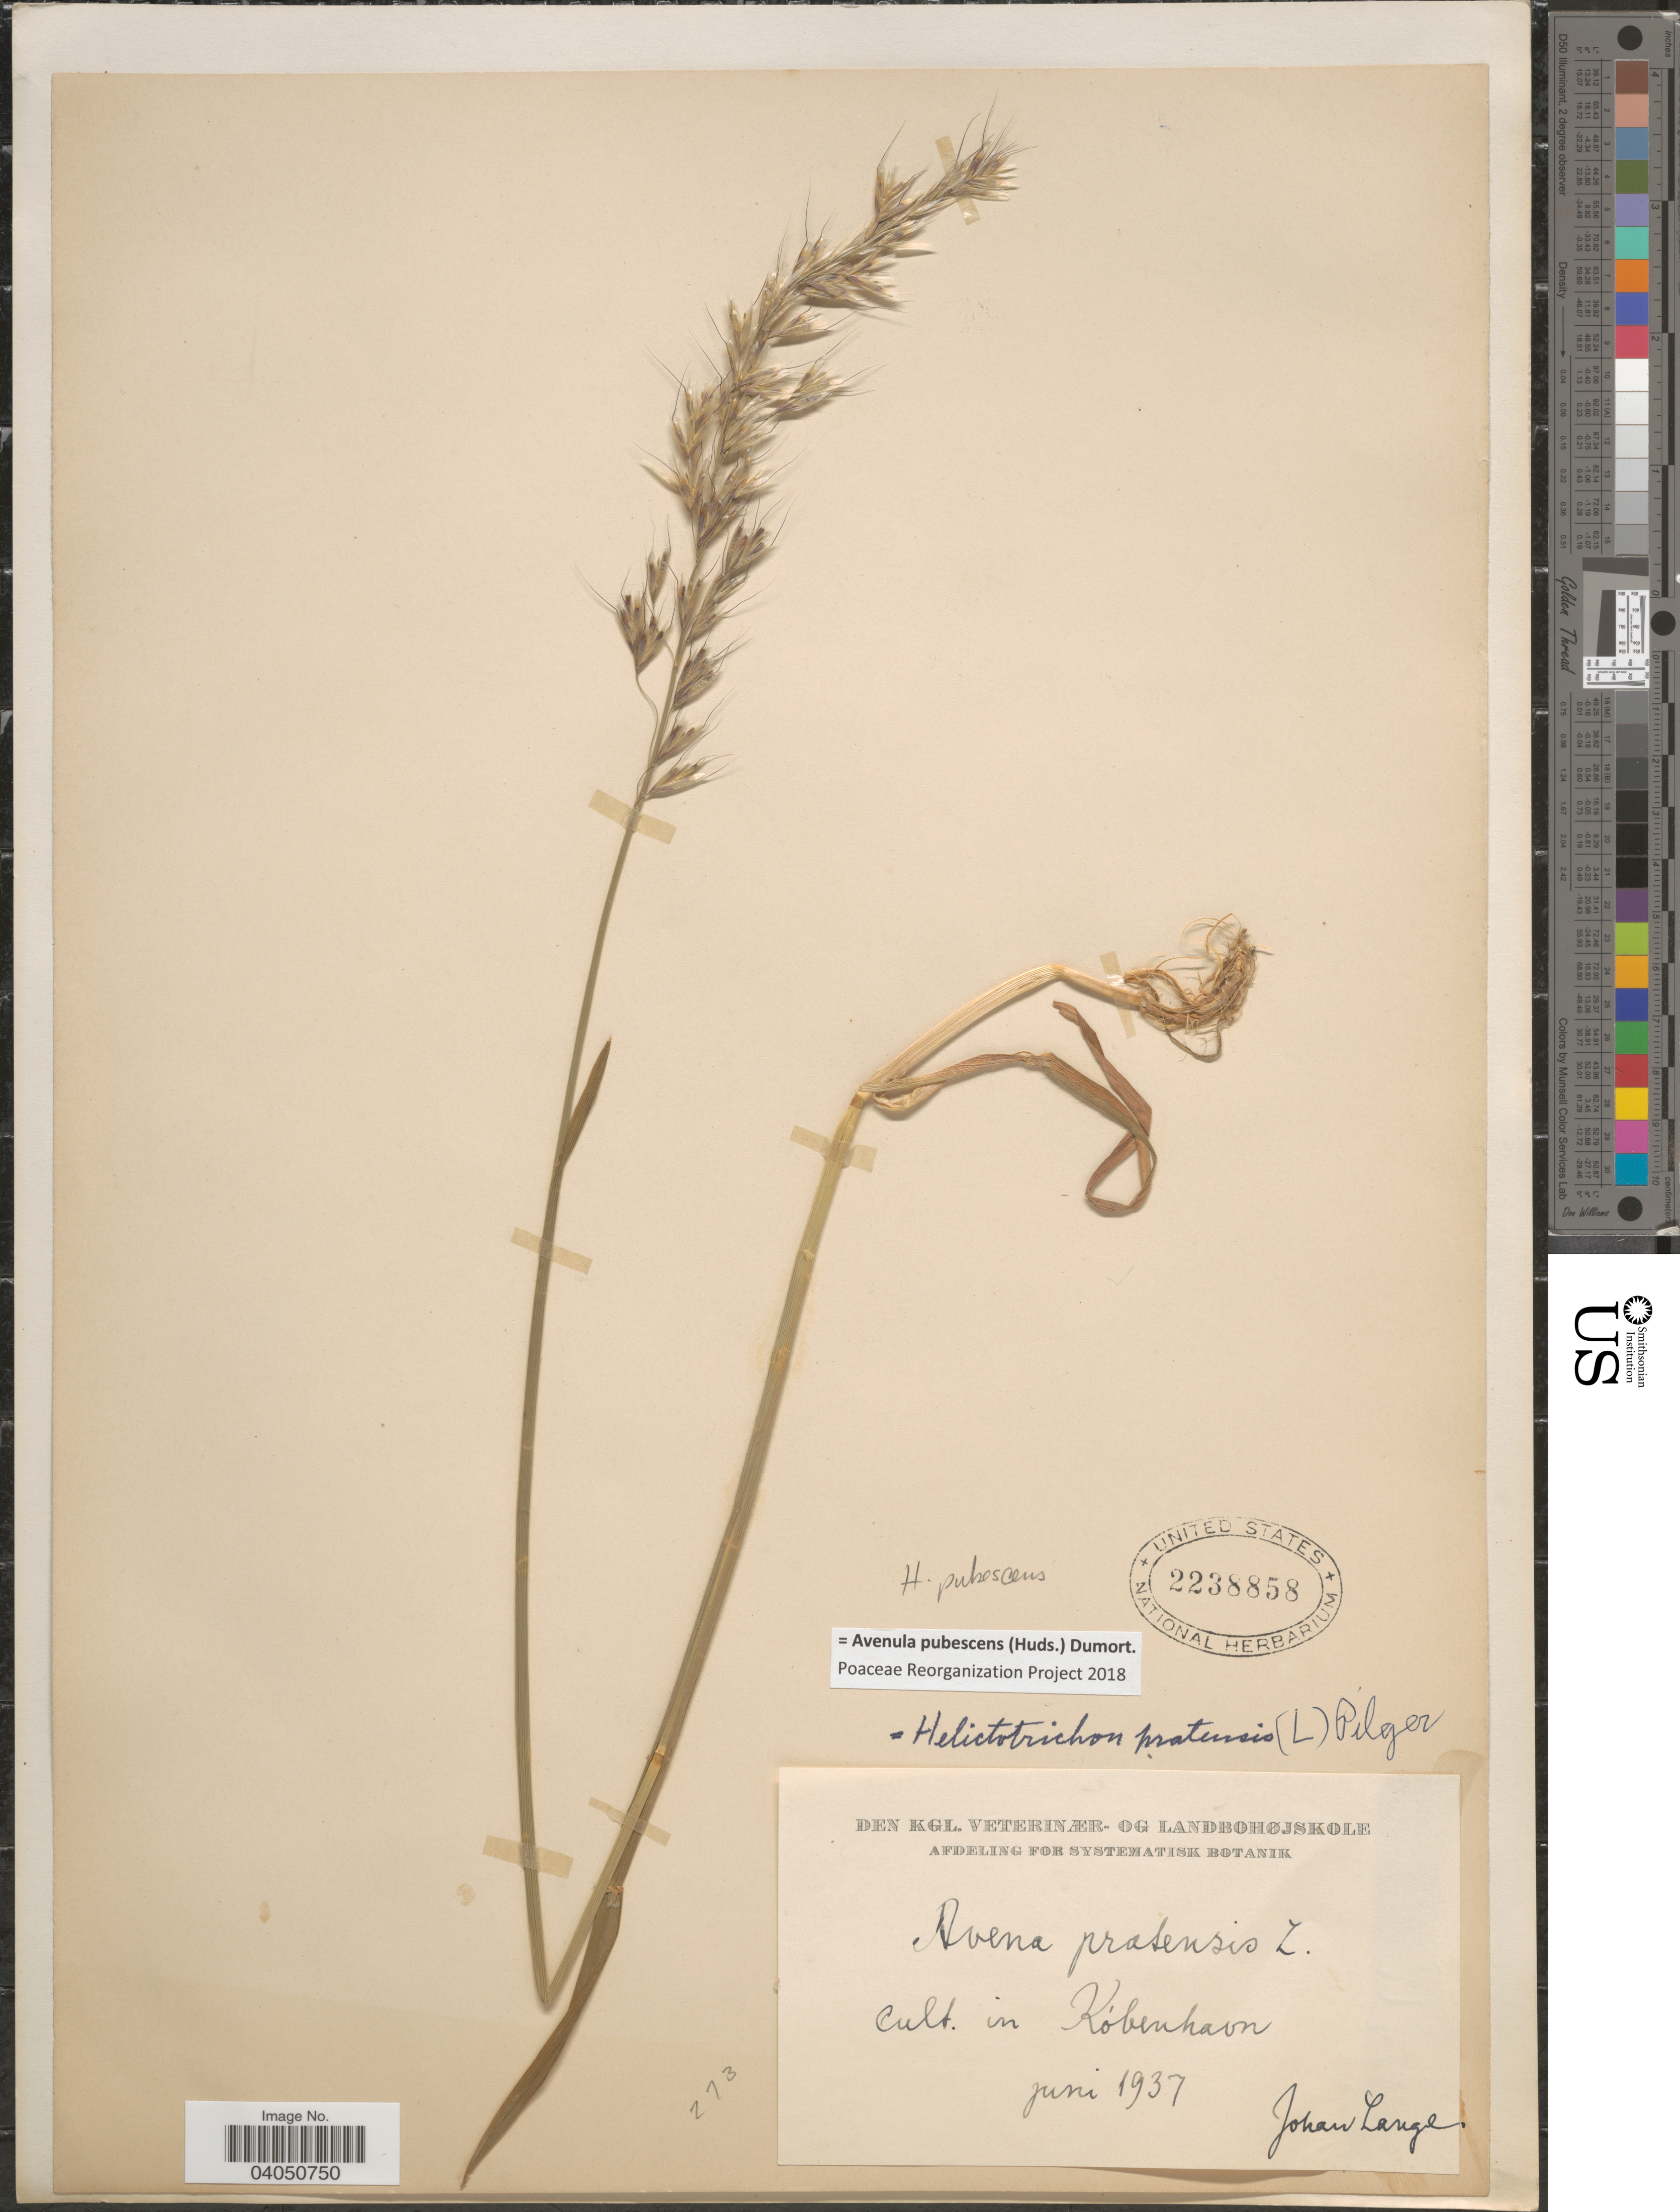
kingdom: Plantae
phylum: Tracheophyta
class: Liliopsida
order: Poales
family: Poaceae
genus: Avenula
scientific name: Avenula pubescens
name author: (Huds.) Dumort.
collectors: J. M. C. Lange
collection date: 1937-06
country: Denmark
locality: Kobenhaven.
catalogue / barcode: US 2238858